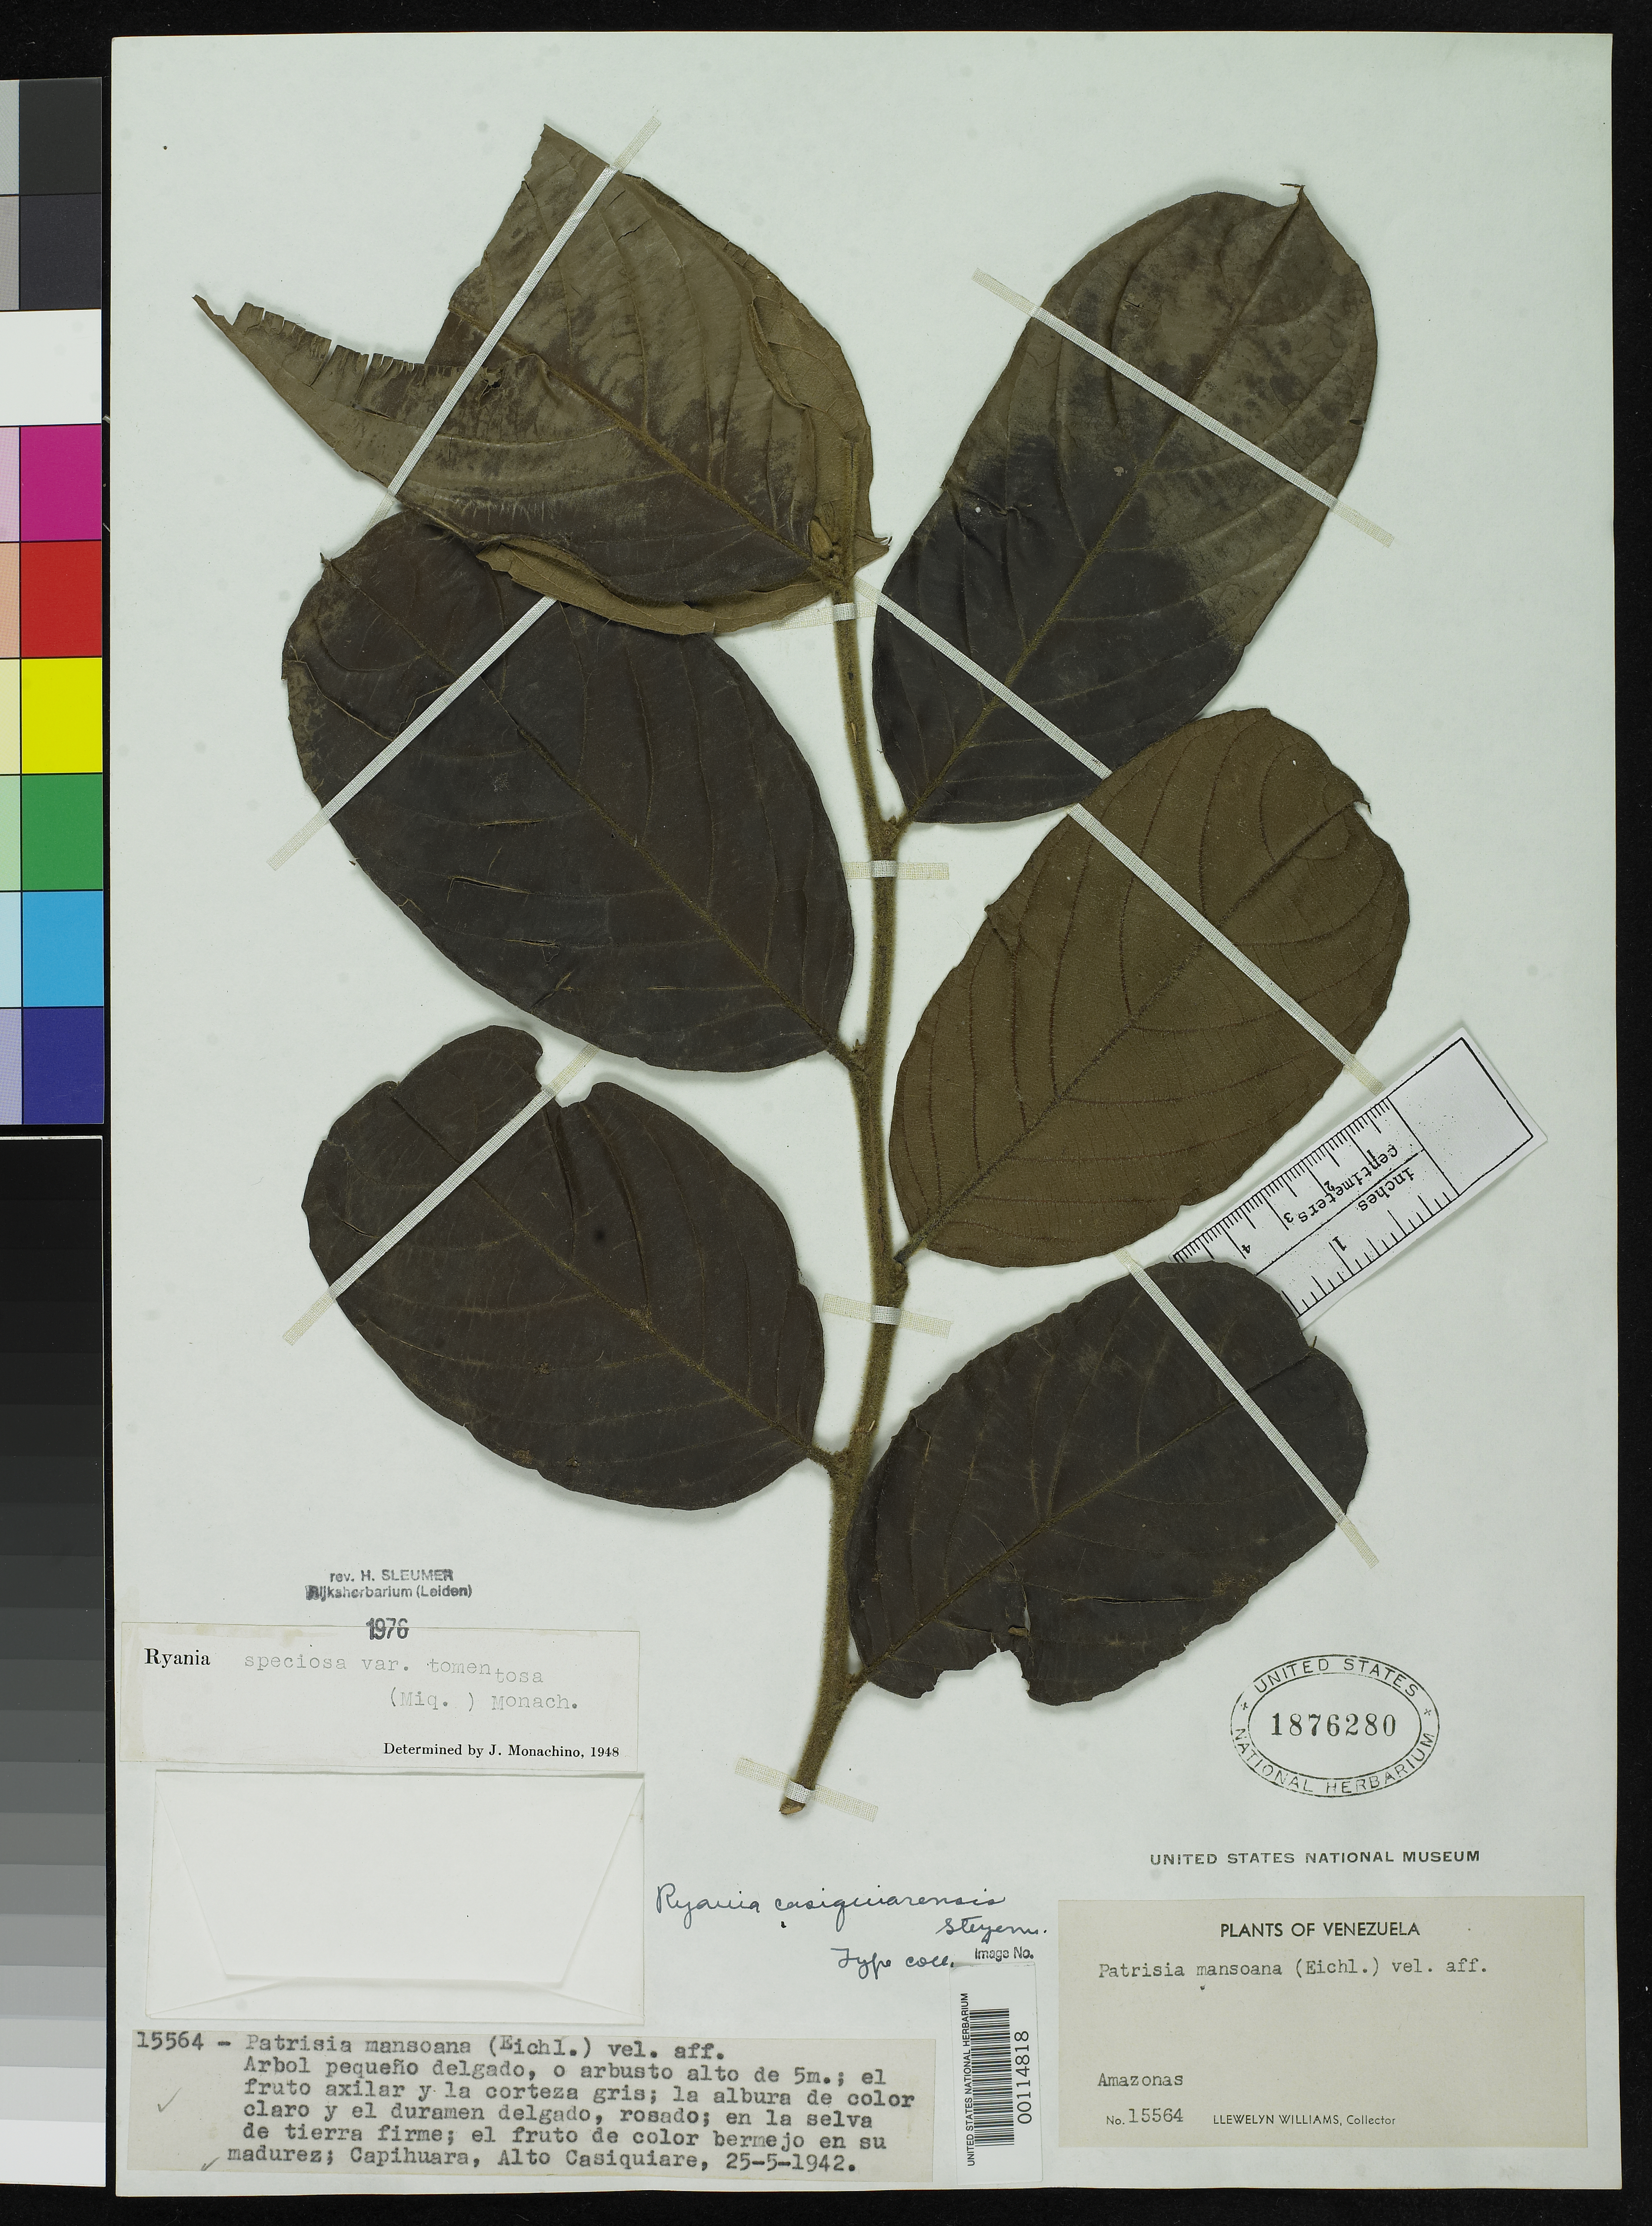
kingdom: Plantae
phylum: Tracheophyta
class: Magnoliopsida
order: Malpighiales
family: Salicaceae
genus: Ryania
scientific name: Ryania casiquiarensis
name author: Steyerm.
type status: Isotype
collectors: Ll. Williams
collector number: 15564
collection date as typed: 25 May 1942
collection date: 1942-05-25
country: Venezuela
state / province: Amazonas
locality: Capihuara, Alto Casiquiare.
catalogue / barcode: US 1876280